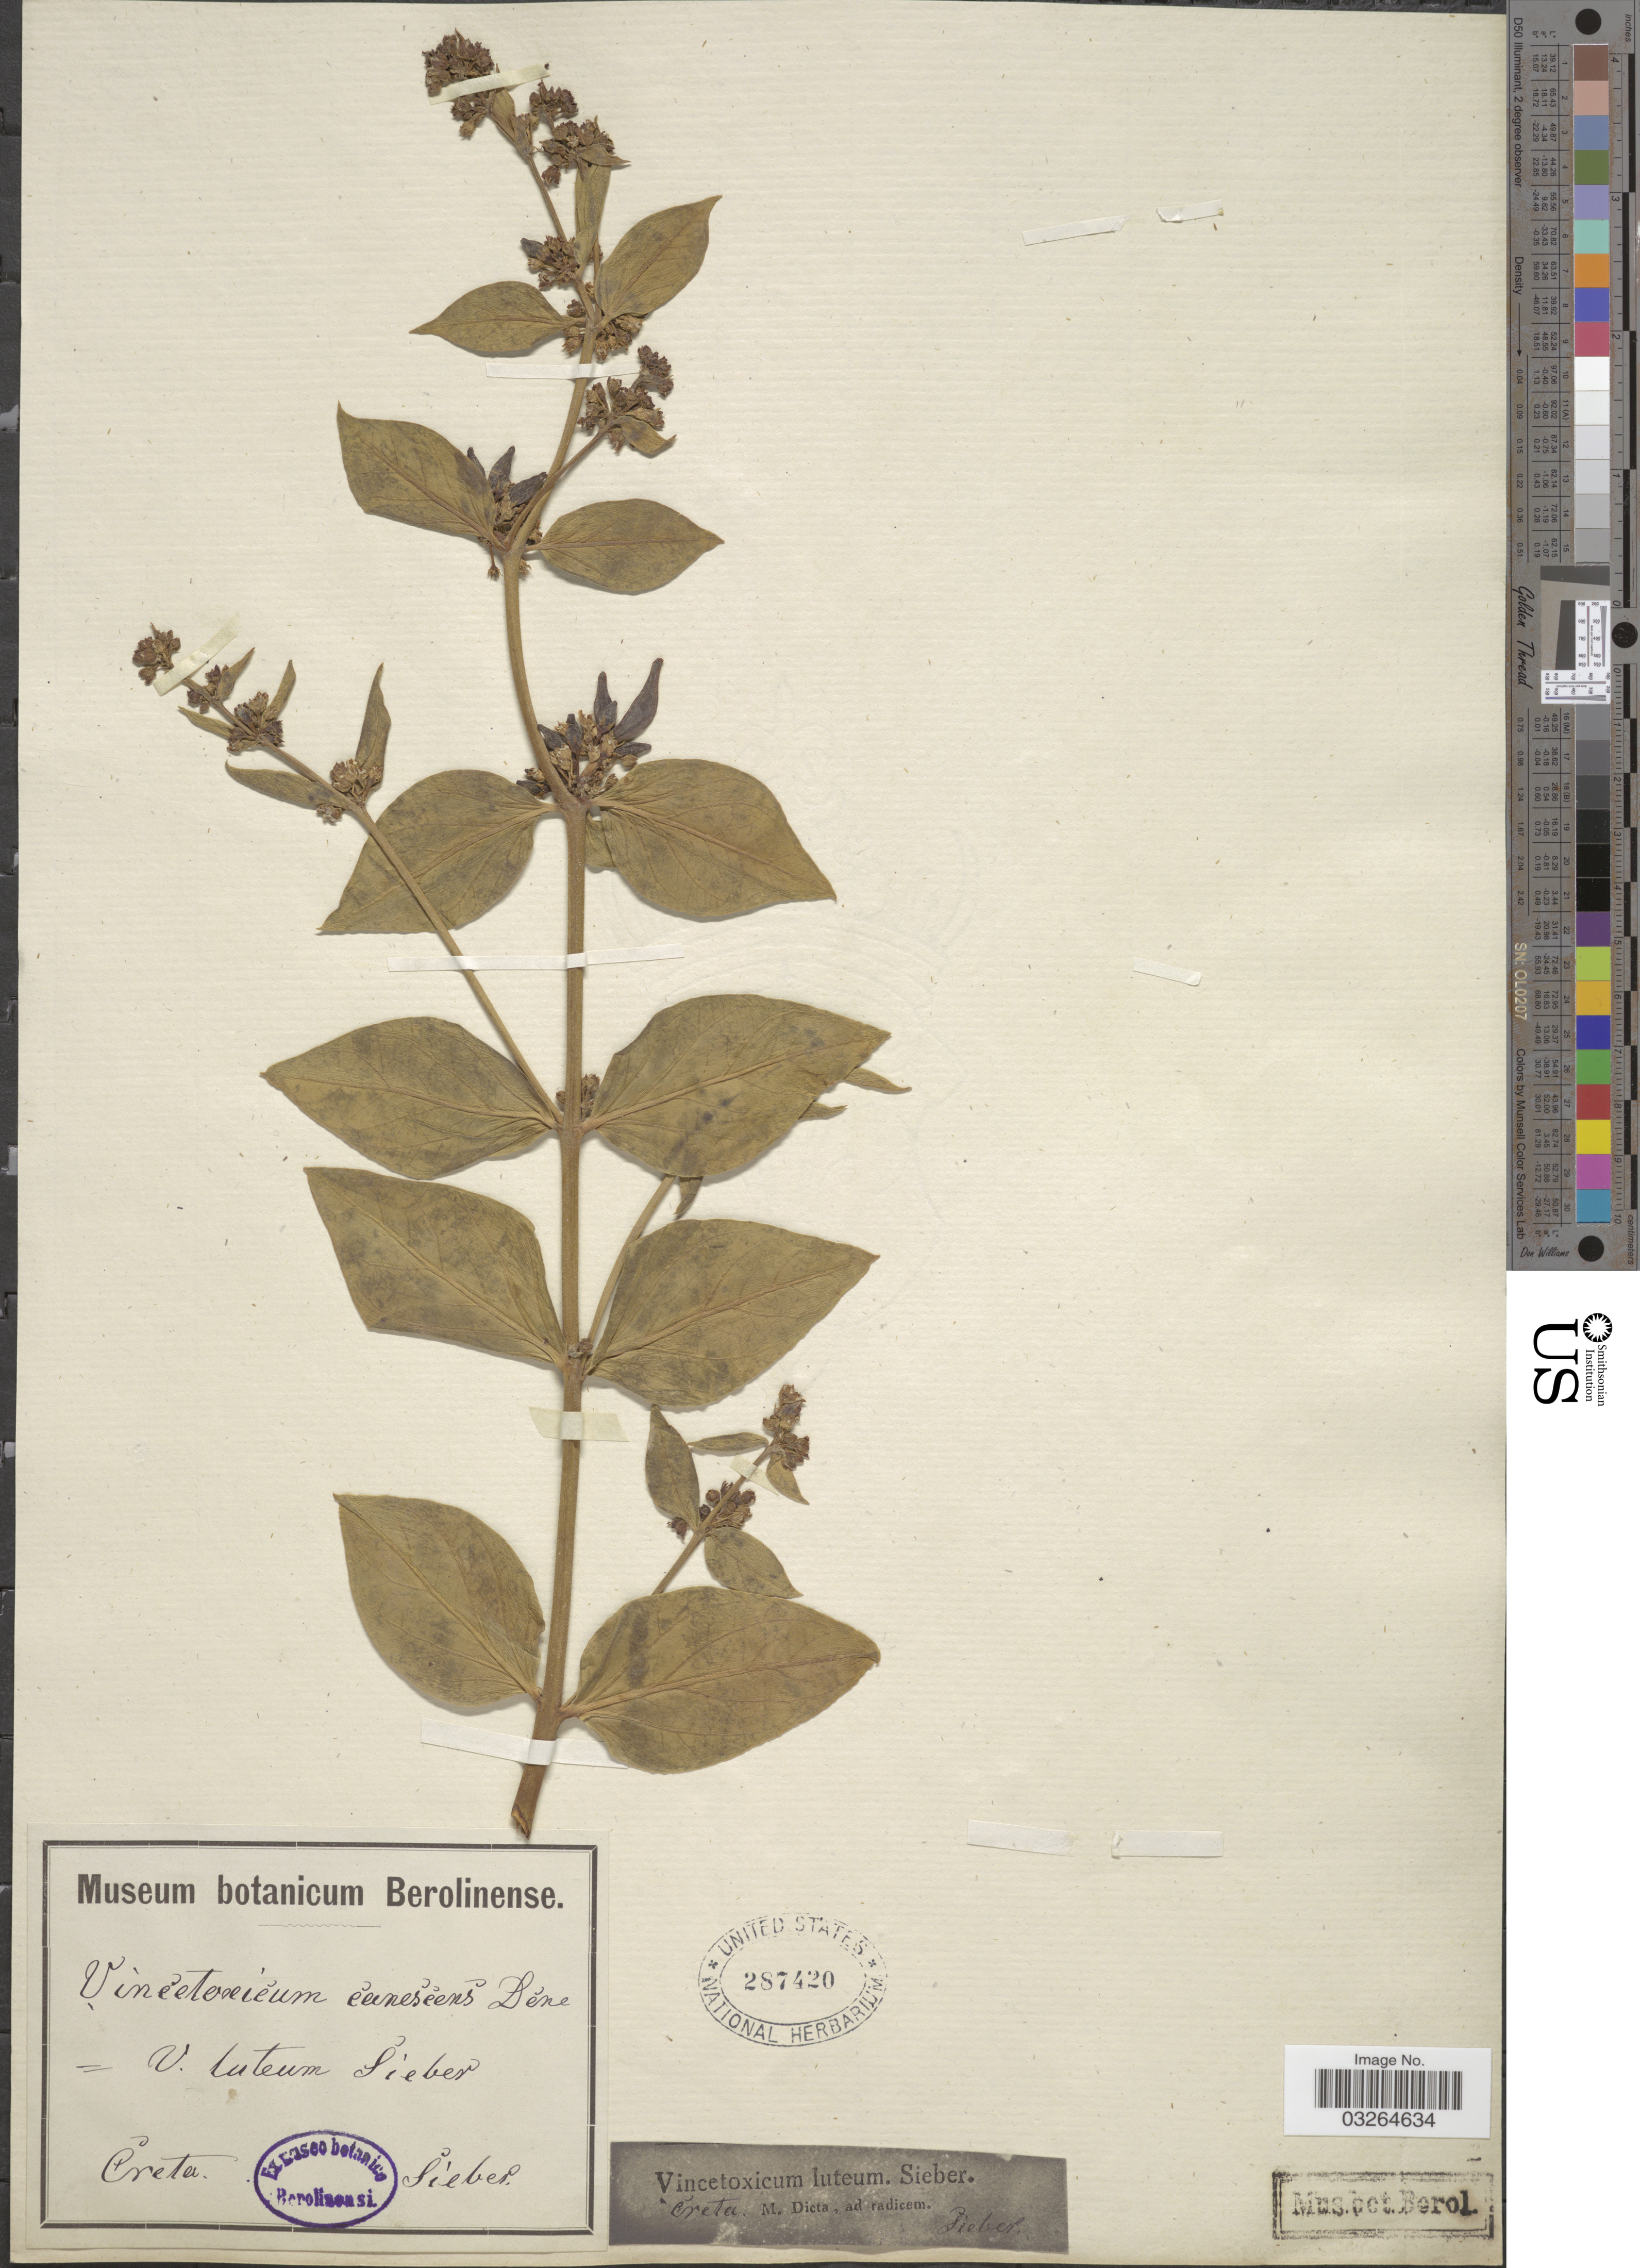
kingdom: Plantae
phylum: Tracheophyta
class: Magnoliopsida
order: Gentianales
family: Apocynaceae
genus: Cynanchum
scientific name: Cynanchum canescens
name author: (Willd.) K. Schum.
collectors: -- Sieber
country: Greece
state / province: Crete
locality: Creta. M. Dicta, ad radicem.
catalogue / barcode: US 287420